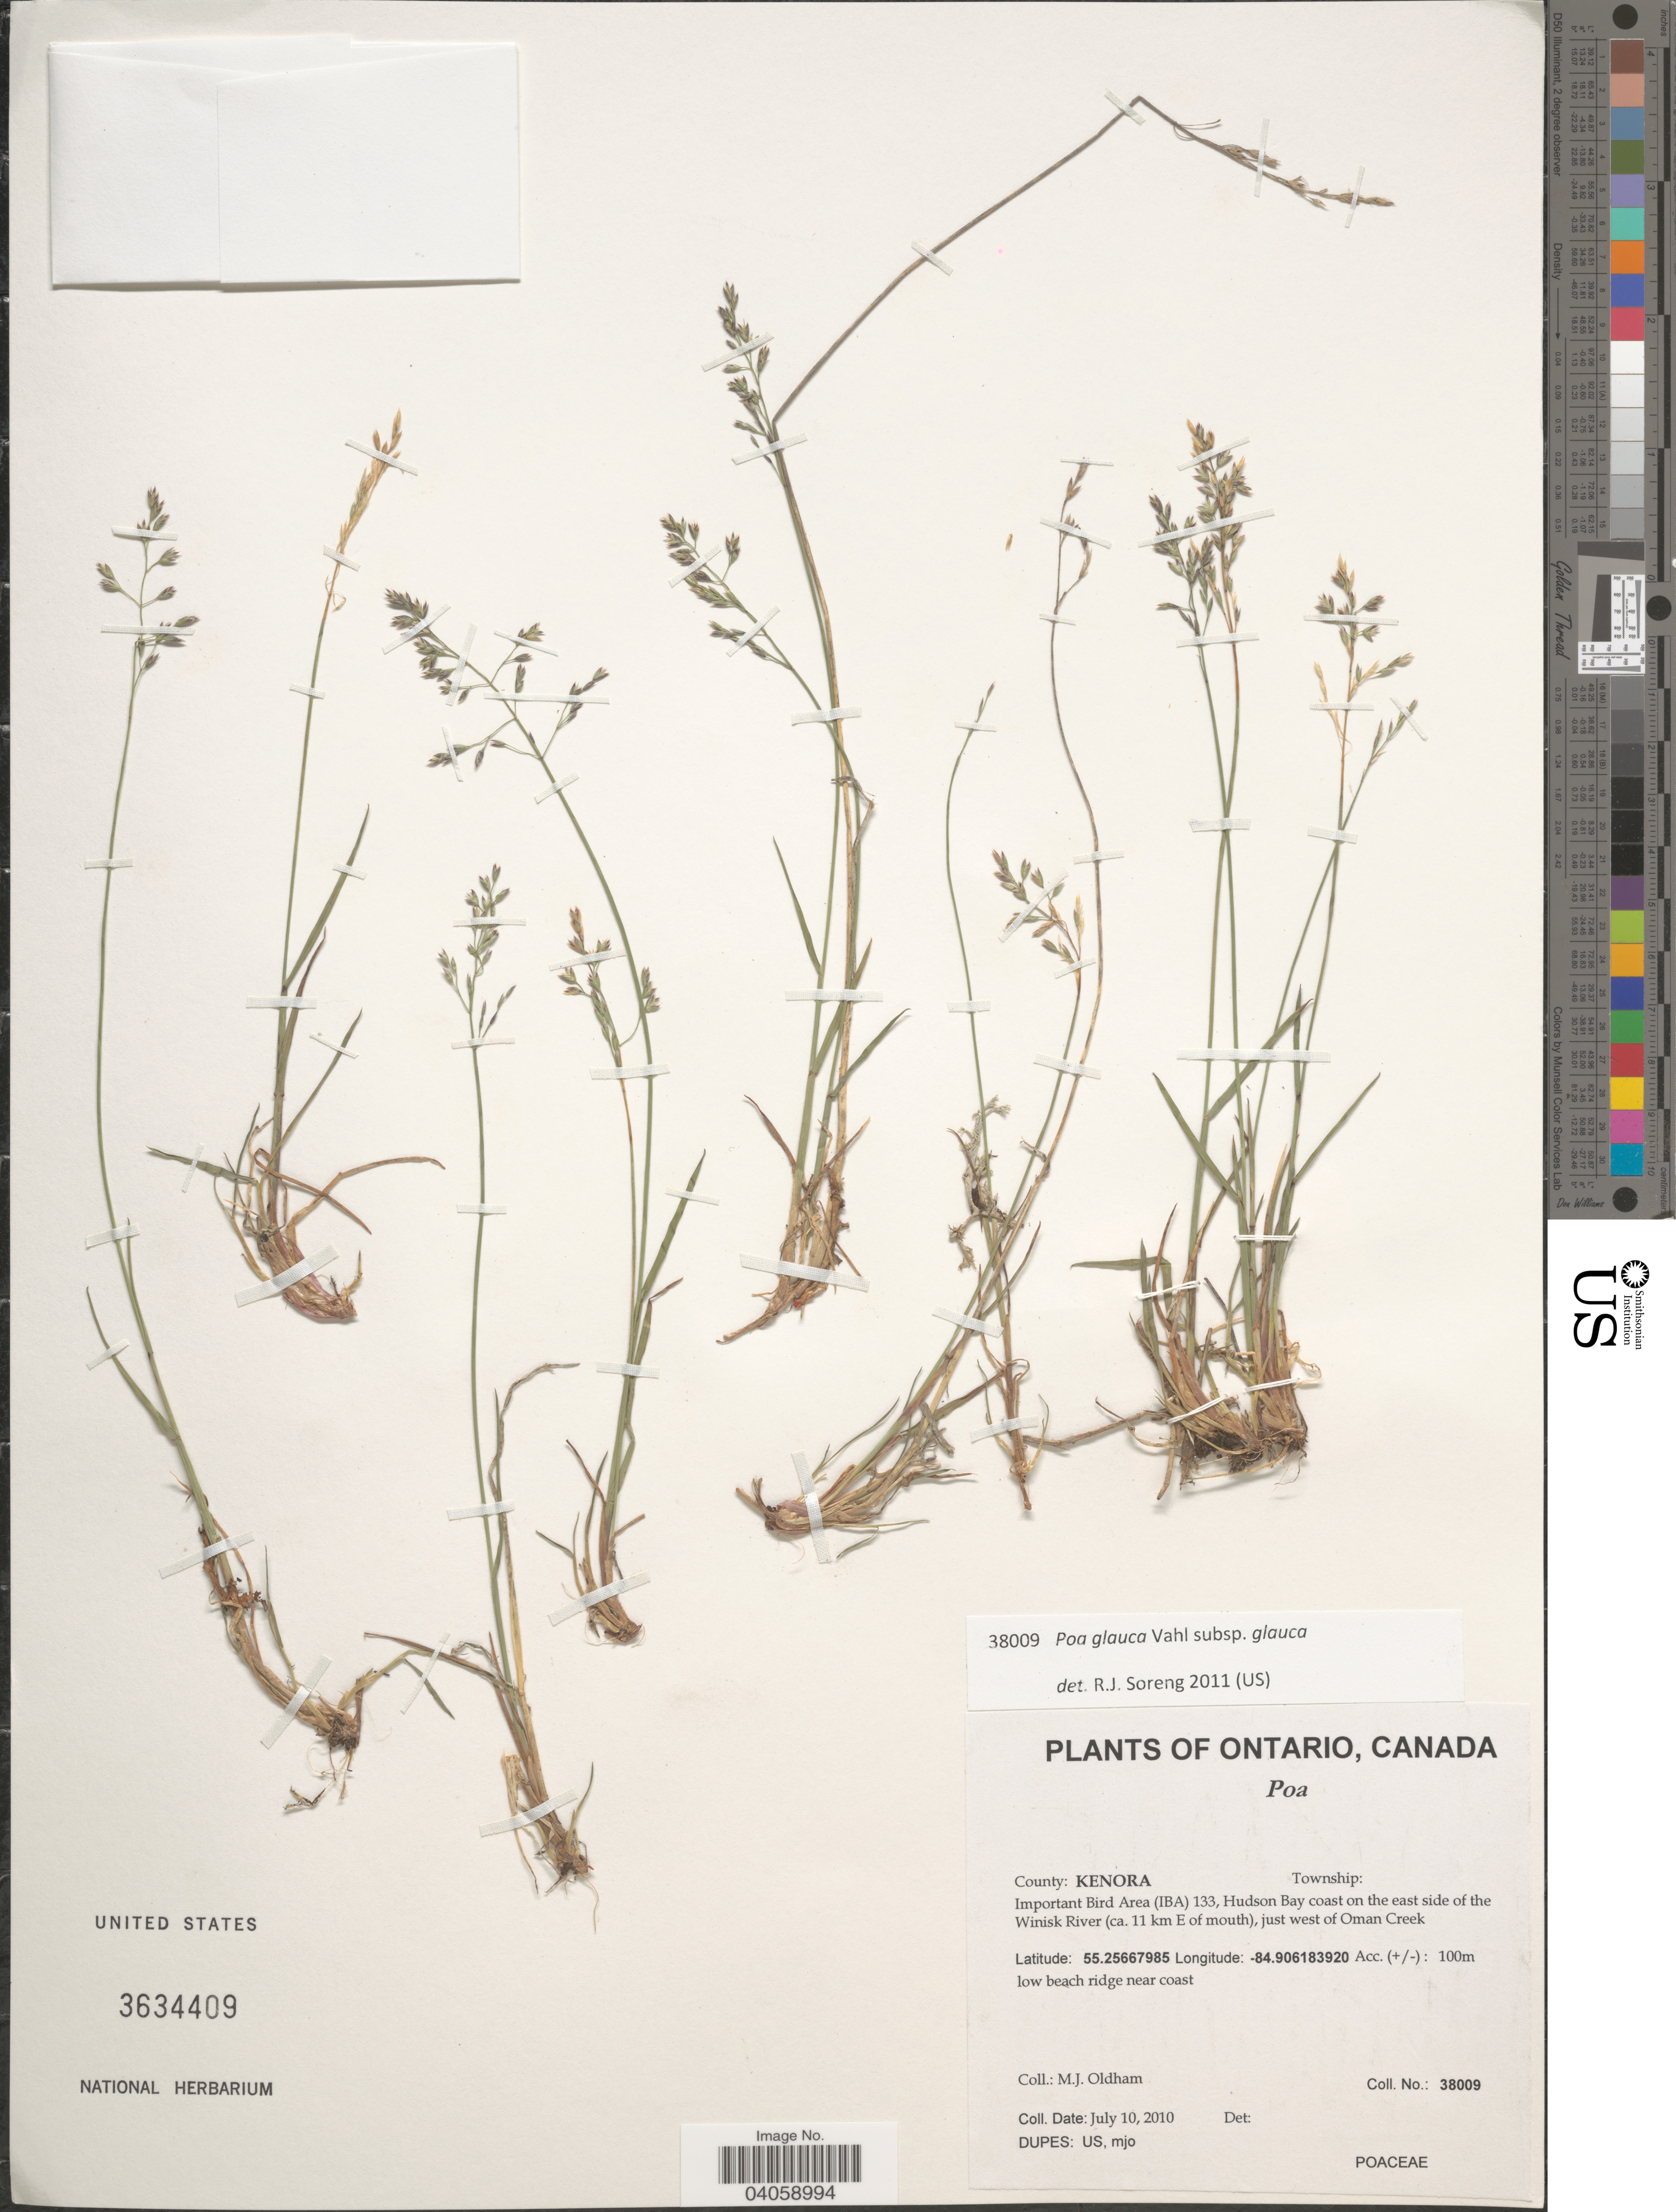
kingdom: Plantae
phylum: Tracheophyta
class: Liliopsida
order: Poales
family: Poaceae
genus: Poa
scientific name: Poa glauca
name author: Vahl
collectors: M. Oldham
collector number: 38009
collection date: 2010-07-10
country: Canada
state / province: Ontario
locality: County: Kenora. Important Bird area (IBA) 133, Hudson Bay coast on the east side of the Winisk River (ca. 11 km E of mouth), just west of Oman Creek.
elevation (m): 100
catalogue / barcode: US 3634409